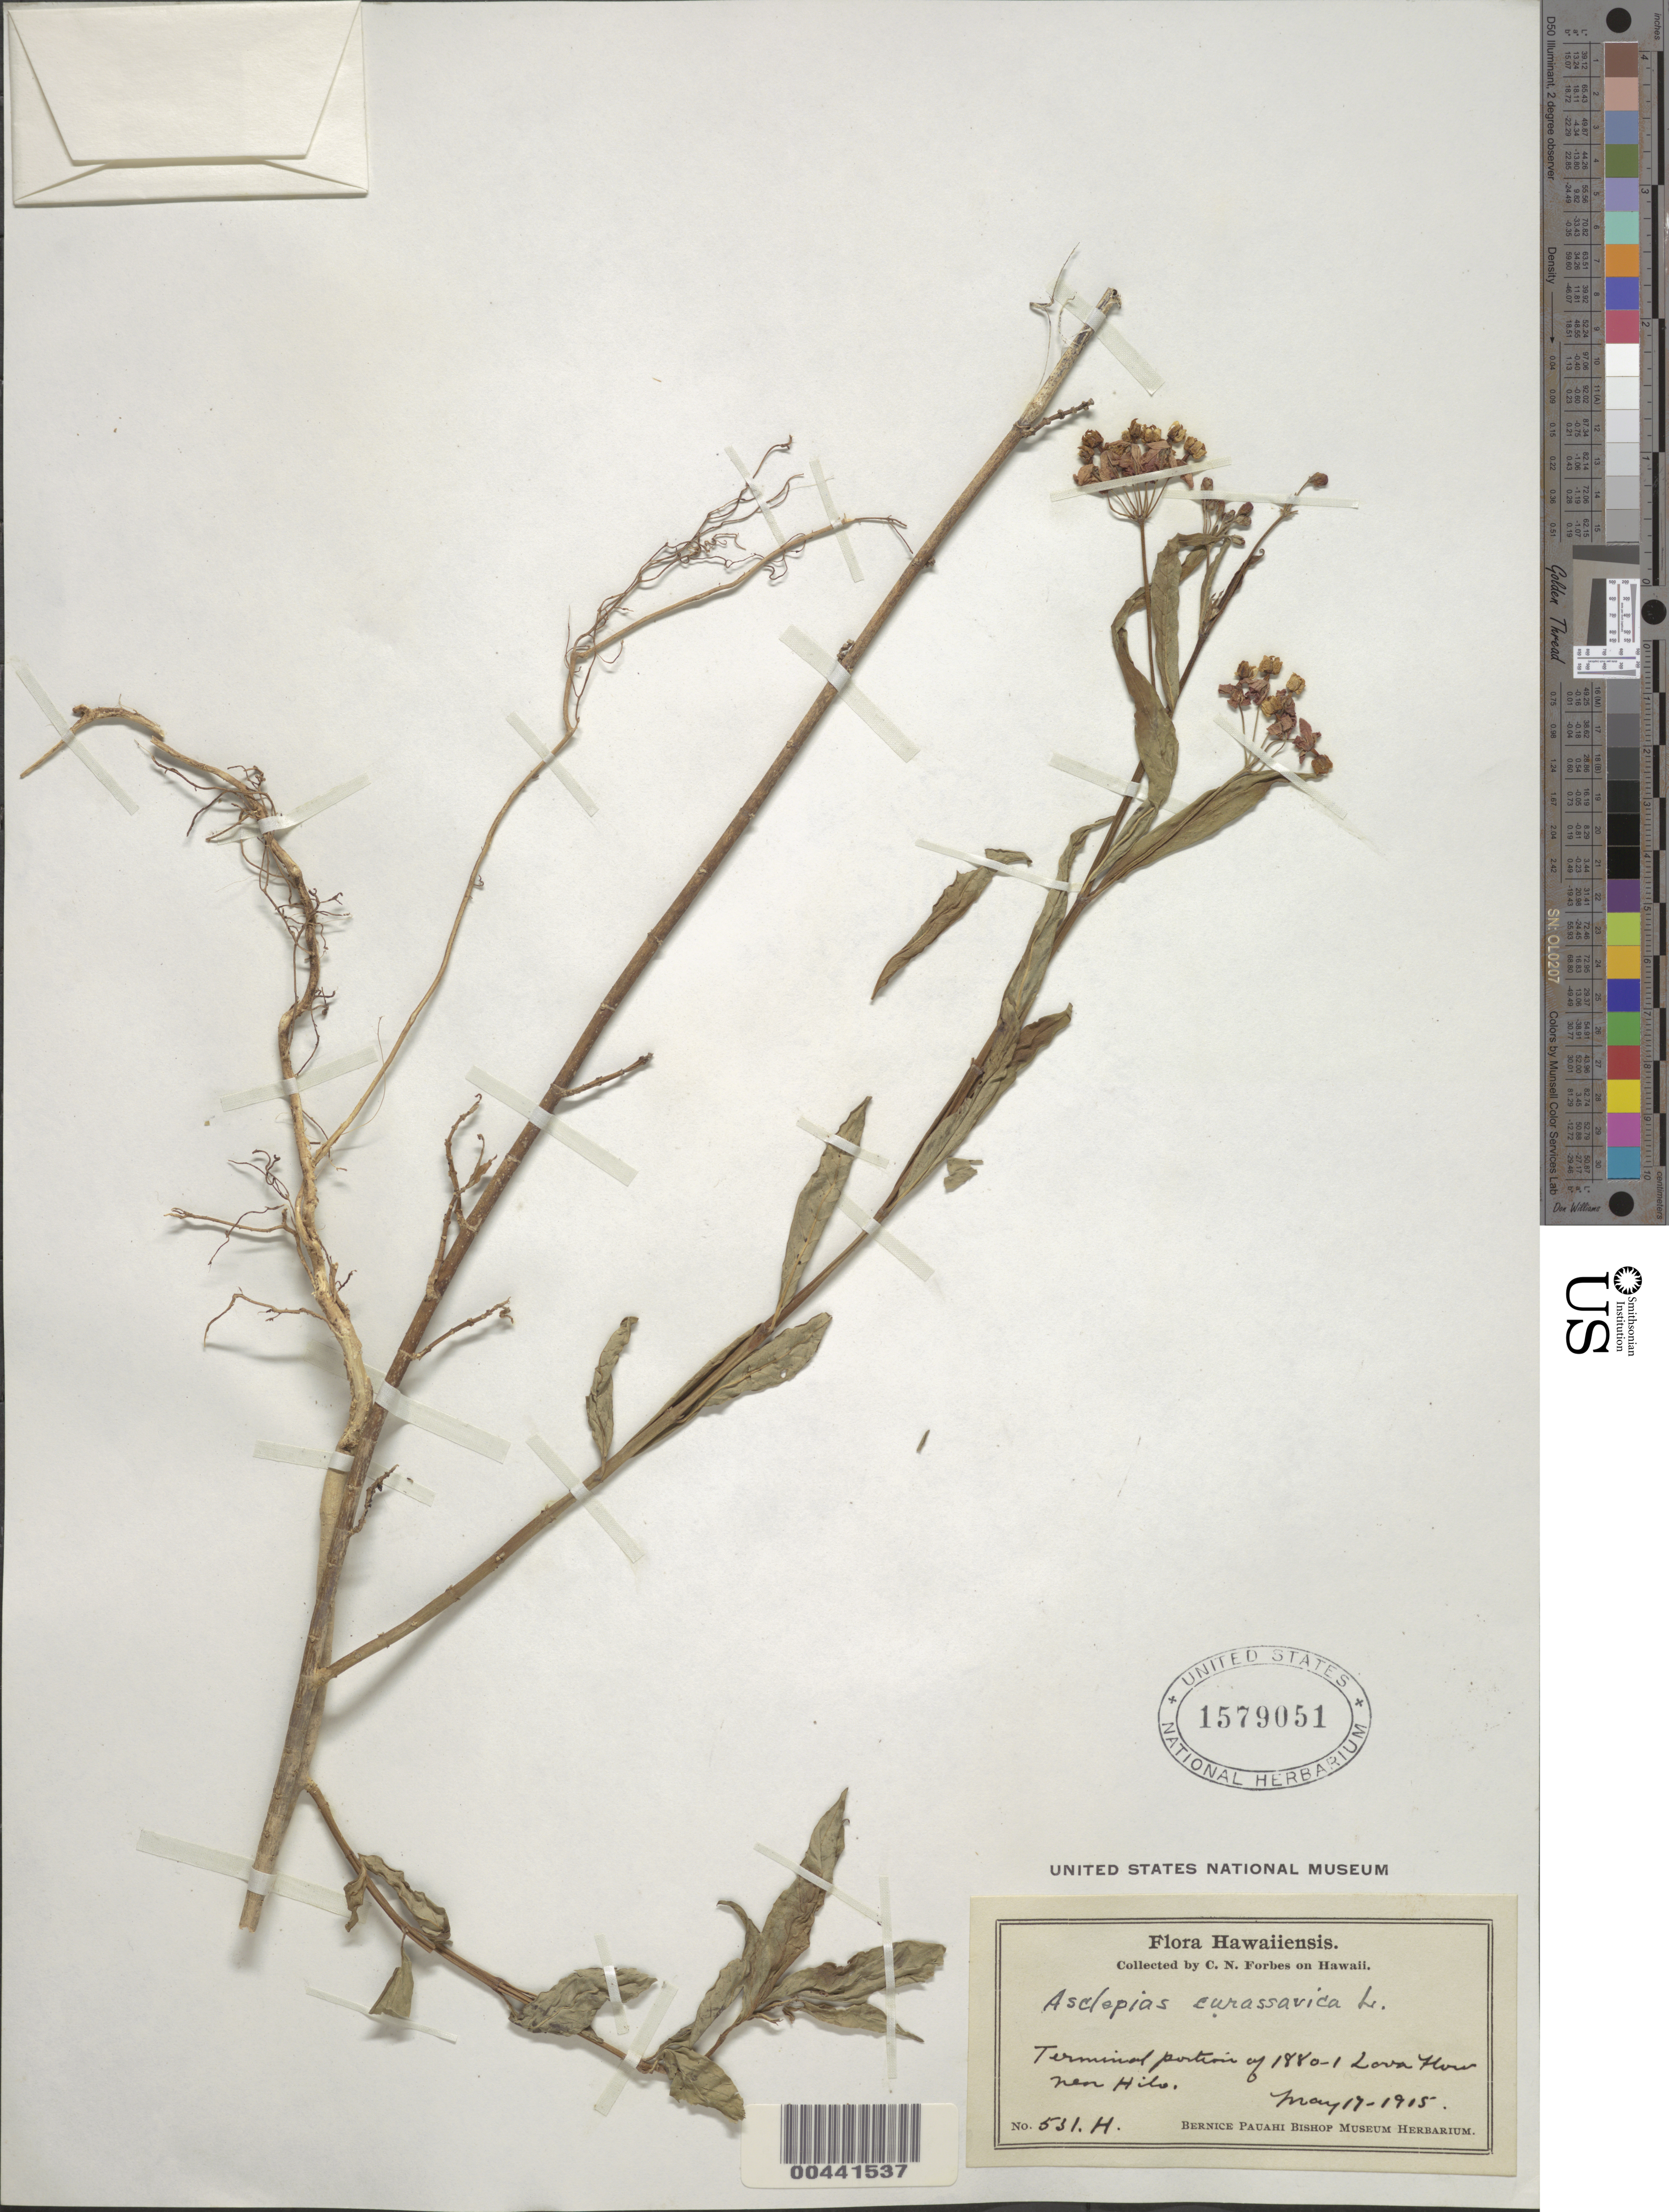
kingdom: Plantae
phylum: Tracheophyta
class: Magnoliopsida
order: Gentianales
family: Apocynaceae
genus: Asclepias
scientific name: Asclepias curassavica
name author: L.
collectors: C. N. Forbes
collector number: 531.H.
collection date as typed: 17 May 1915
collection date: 1915-05-17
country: United States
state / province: Hawaii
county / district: Hawaii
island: Hawaii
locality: Terminal portions of 1880-1 Lava Flow near Hilo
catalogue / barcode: US 1579051